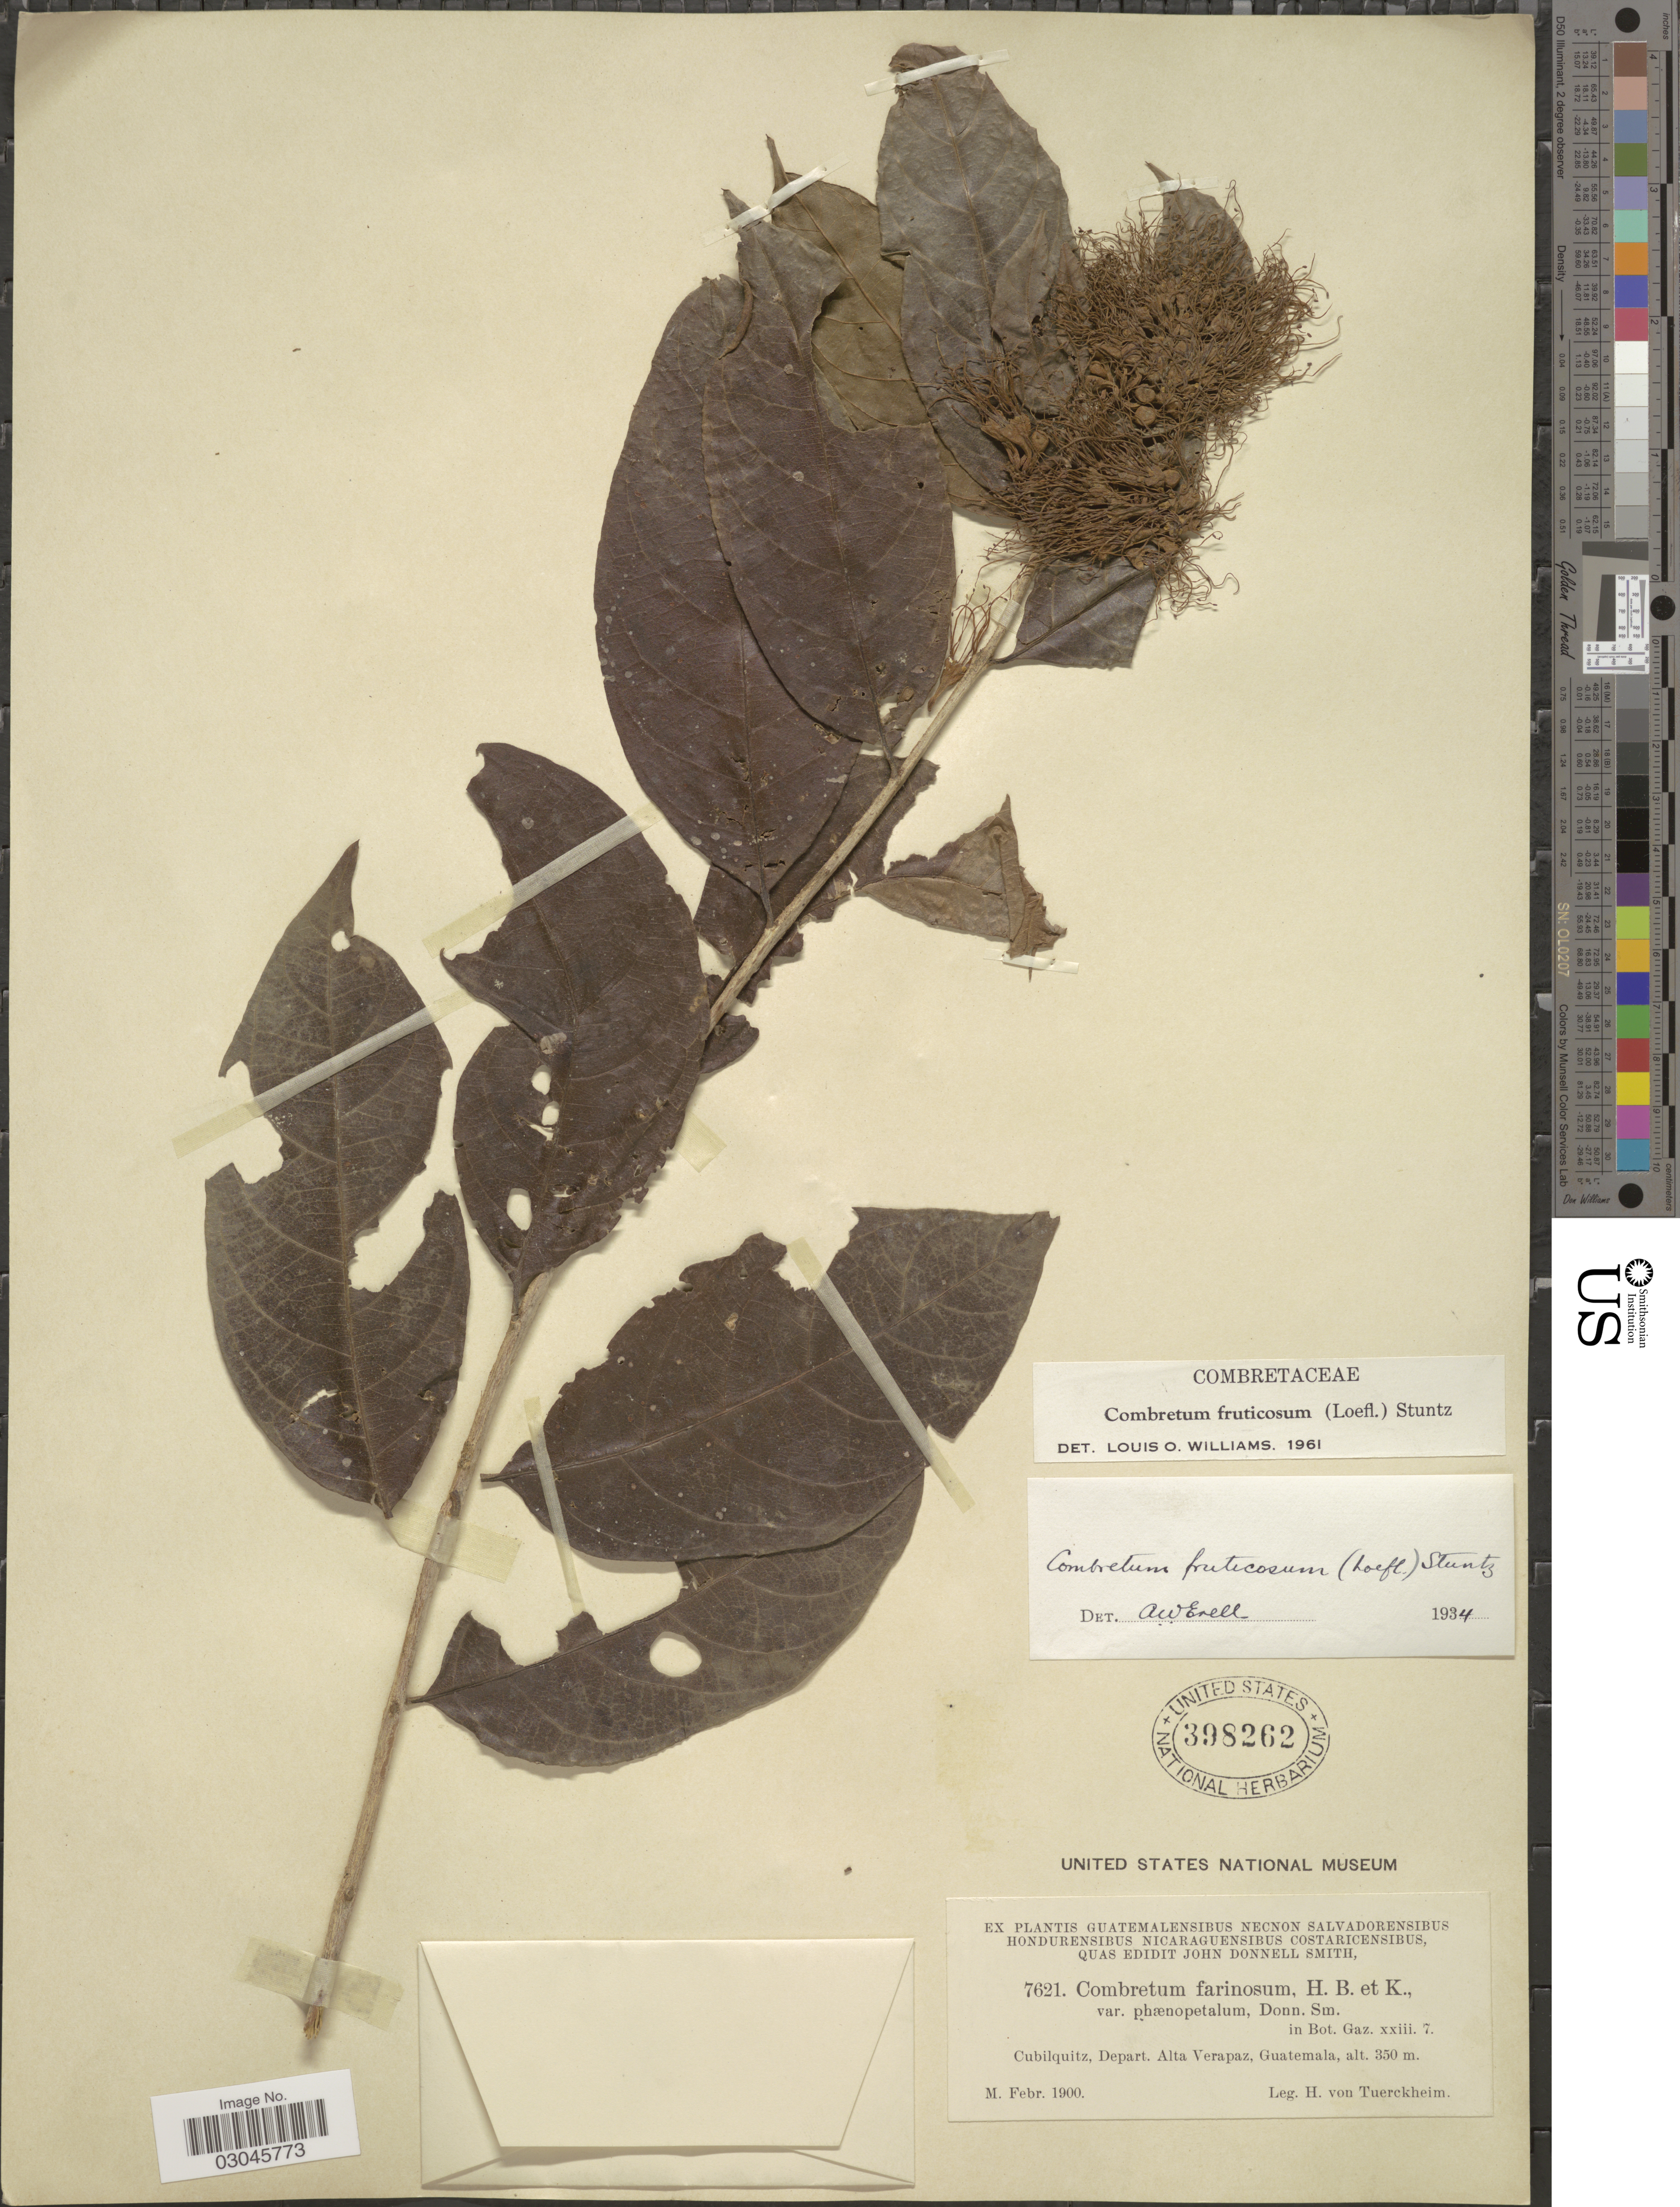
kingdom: Plantae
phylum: Tracheophyta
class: Magnoliopsida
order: Myrtales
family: Combretaceae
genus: Combretum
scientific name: Combretum fruticosum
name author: (Loefl.) Stuntz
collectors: H. von Türckheim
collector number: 7621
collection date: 1900-02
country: Guatemala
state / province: Alta Verapaz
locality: Cubilquitz, Depart. Alta Verapaz.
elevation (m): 350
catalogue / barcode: US 398262